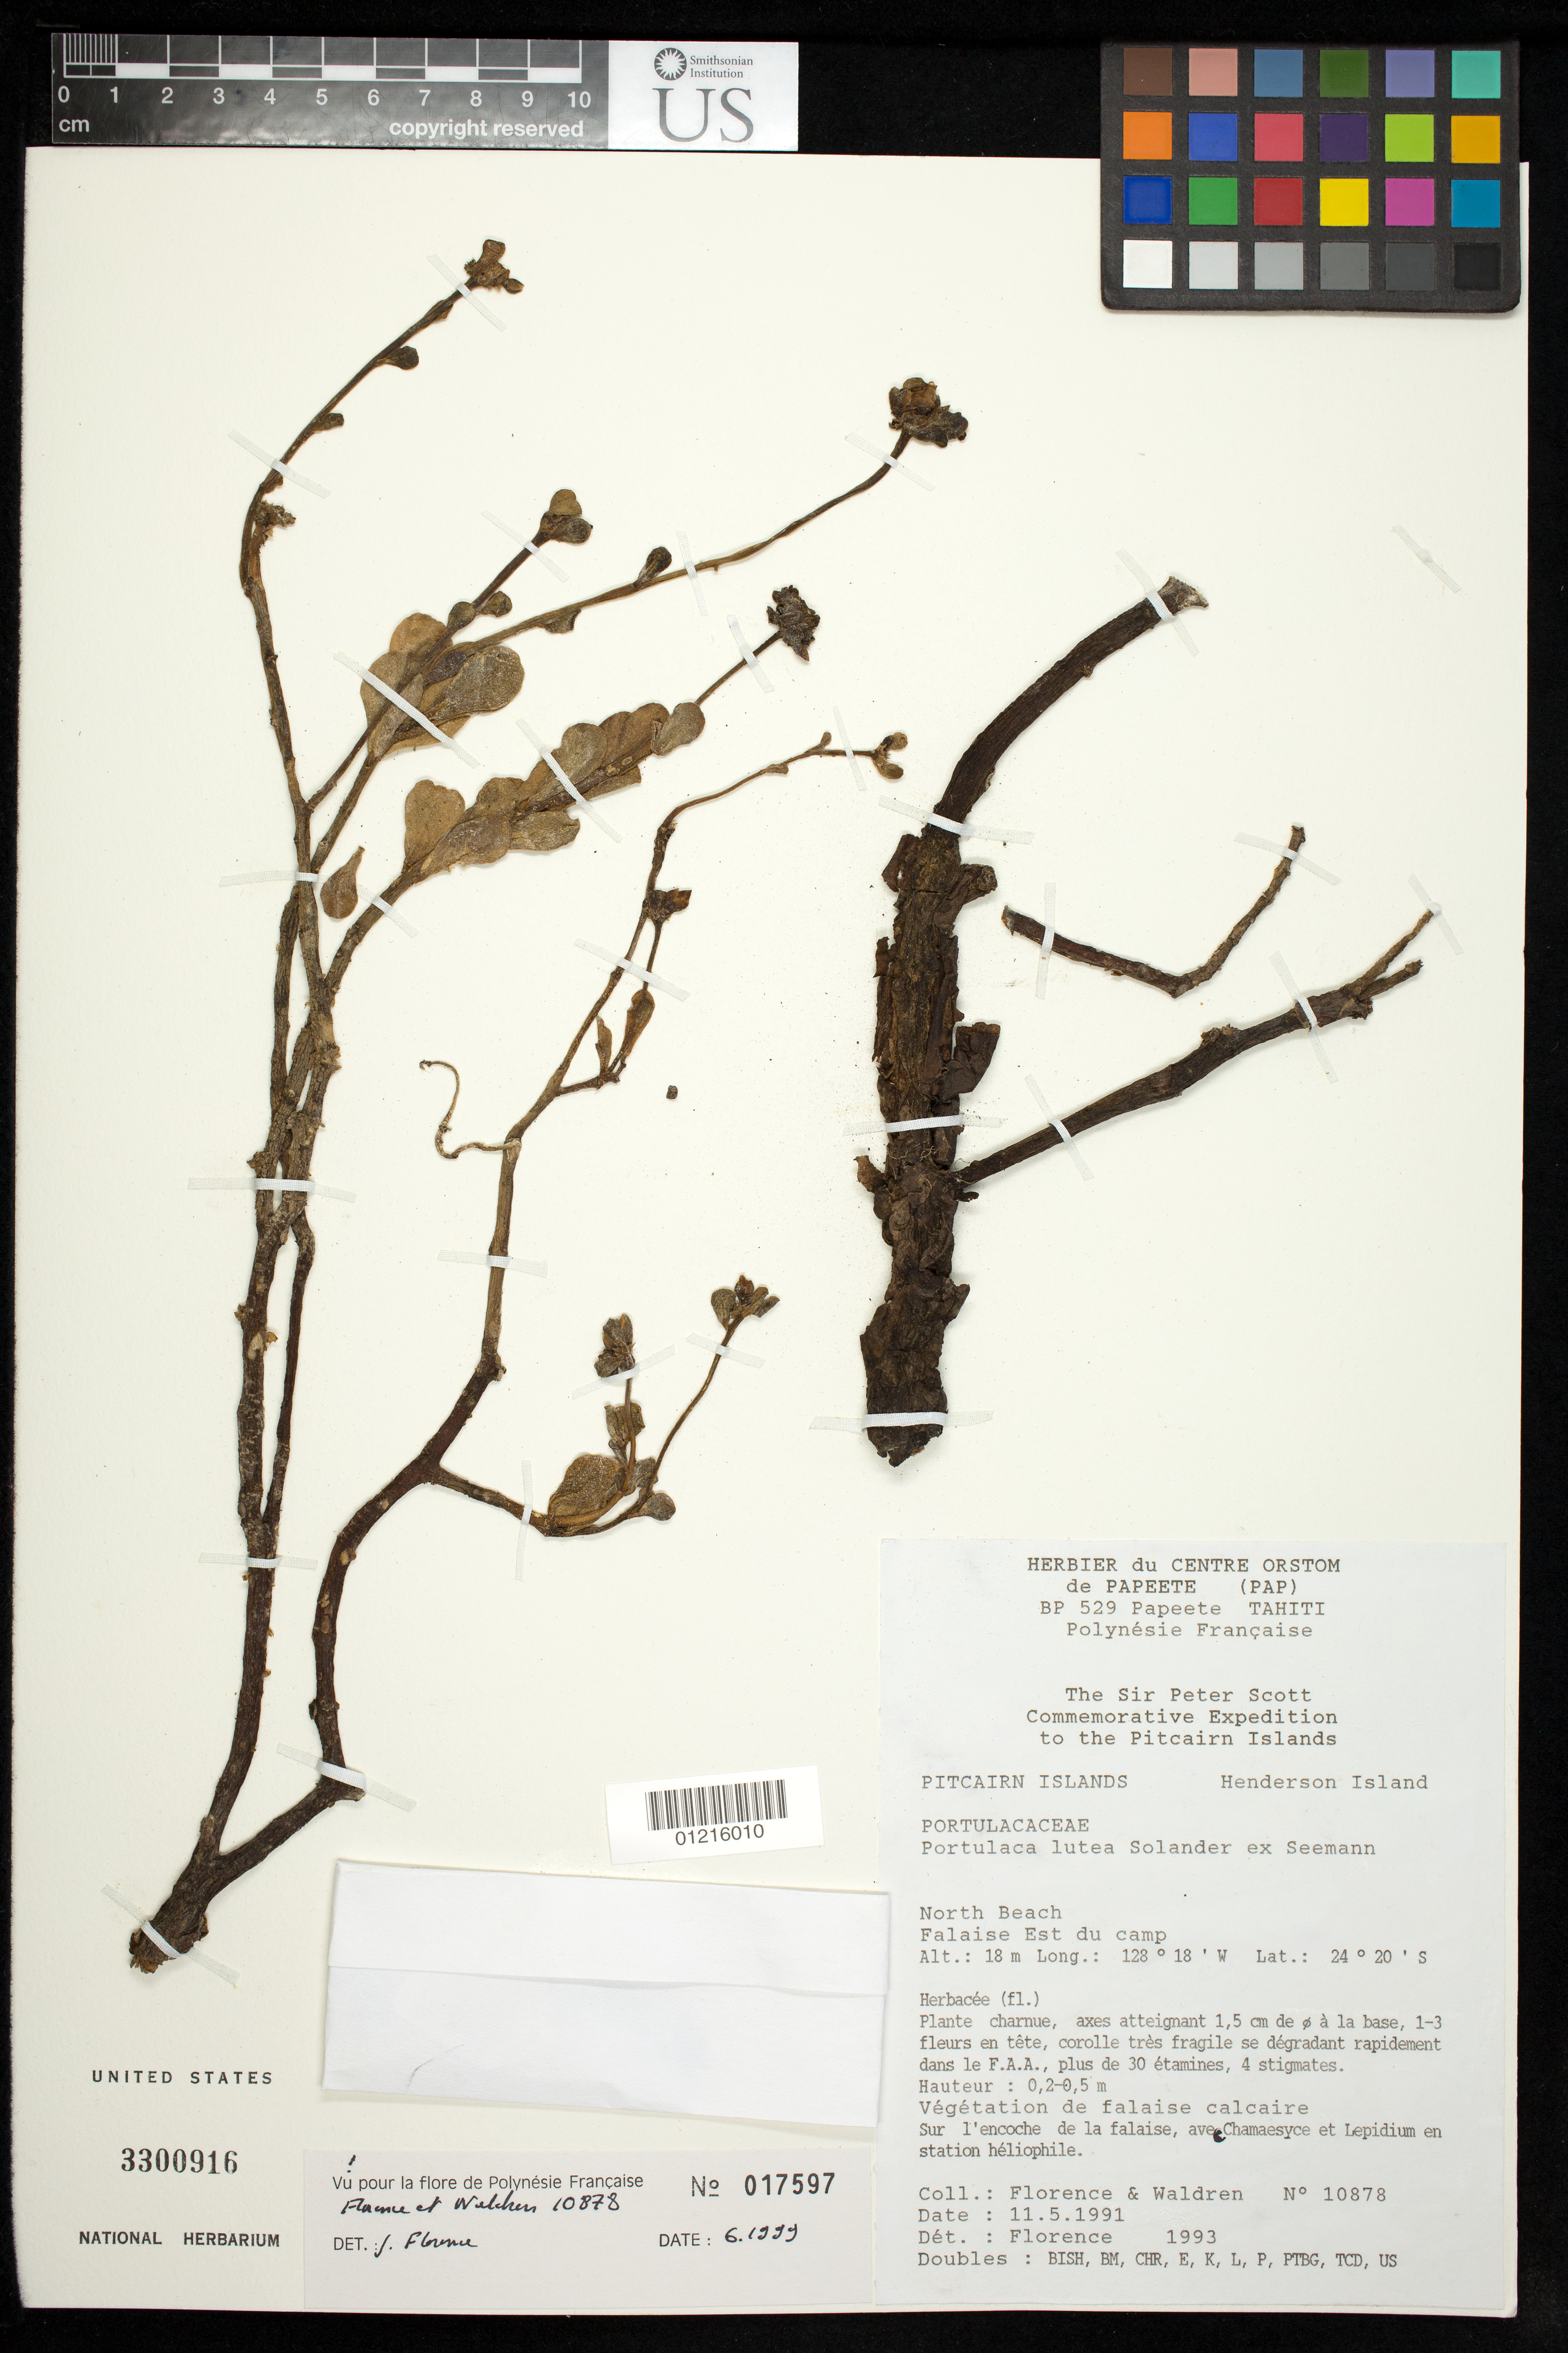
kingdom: Plantae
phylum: Tracheophyta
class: Magnoliopsida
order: Caryophyllales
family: Portulacaceae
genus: Portulaca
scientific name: Portulaca lutea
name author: Sol. ex G. Forst.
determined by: Florence, J.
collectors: J. Florence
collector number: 10878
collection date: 1991-05-11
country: Pitcairn Islands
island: Henderson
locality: North Beach: Falaise Est du camp.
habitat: Station heliophile.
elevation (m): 18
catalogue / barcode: US 3300916